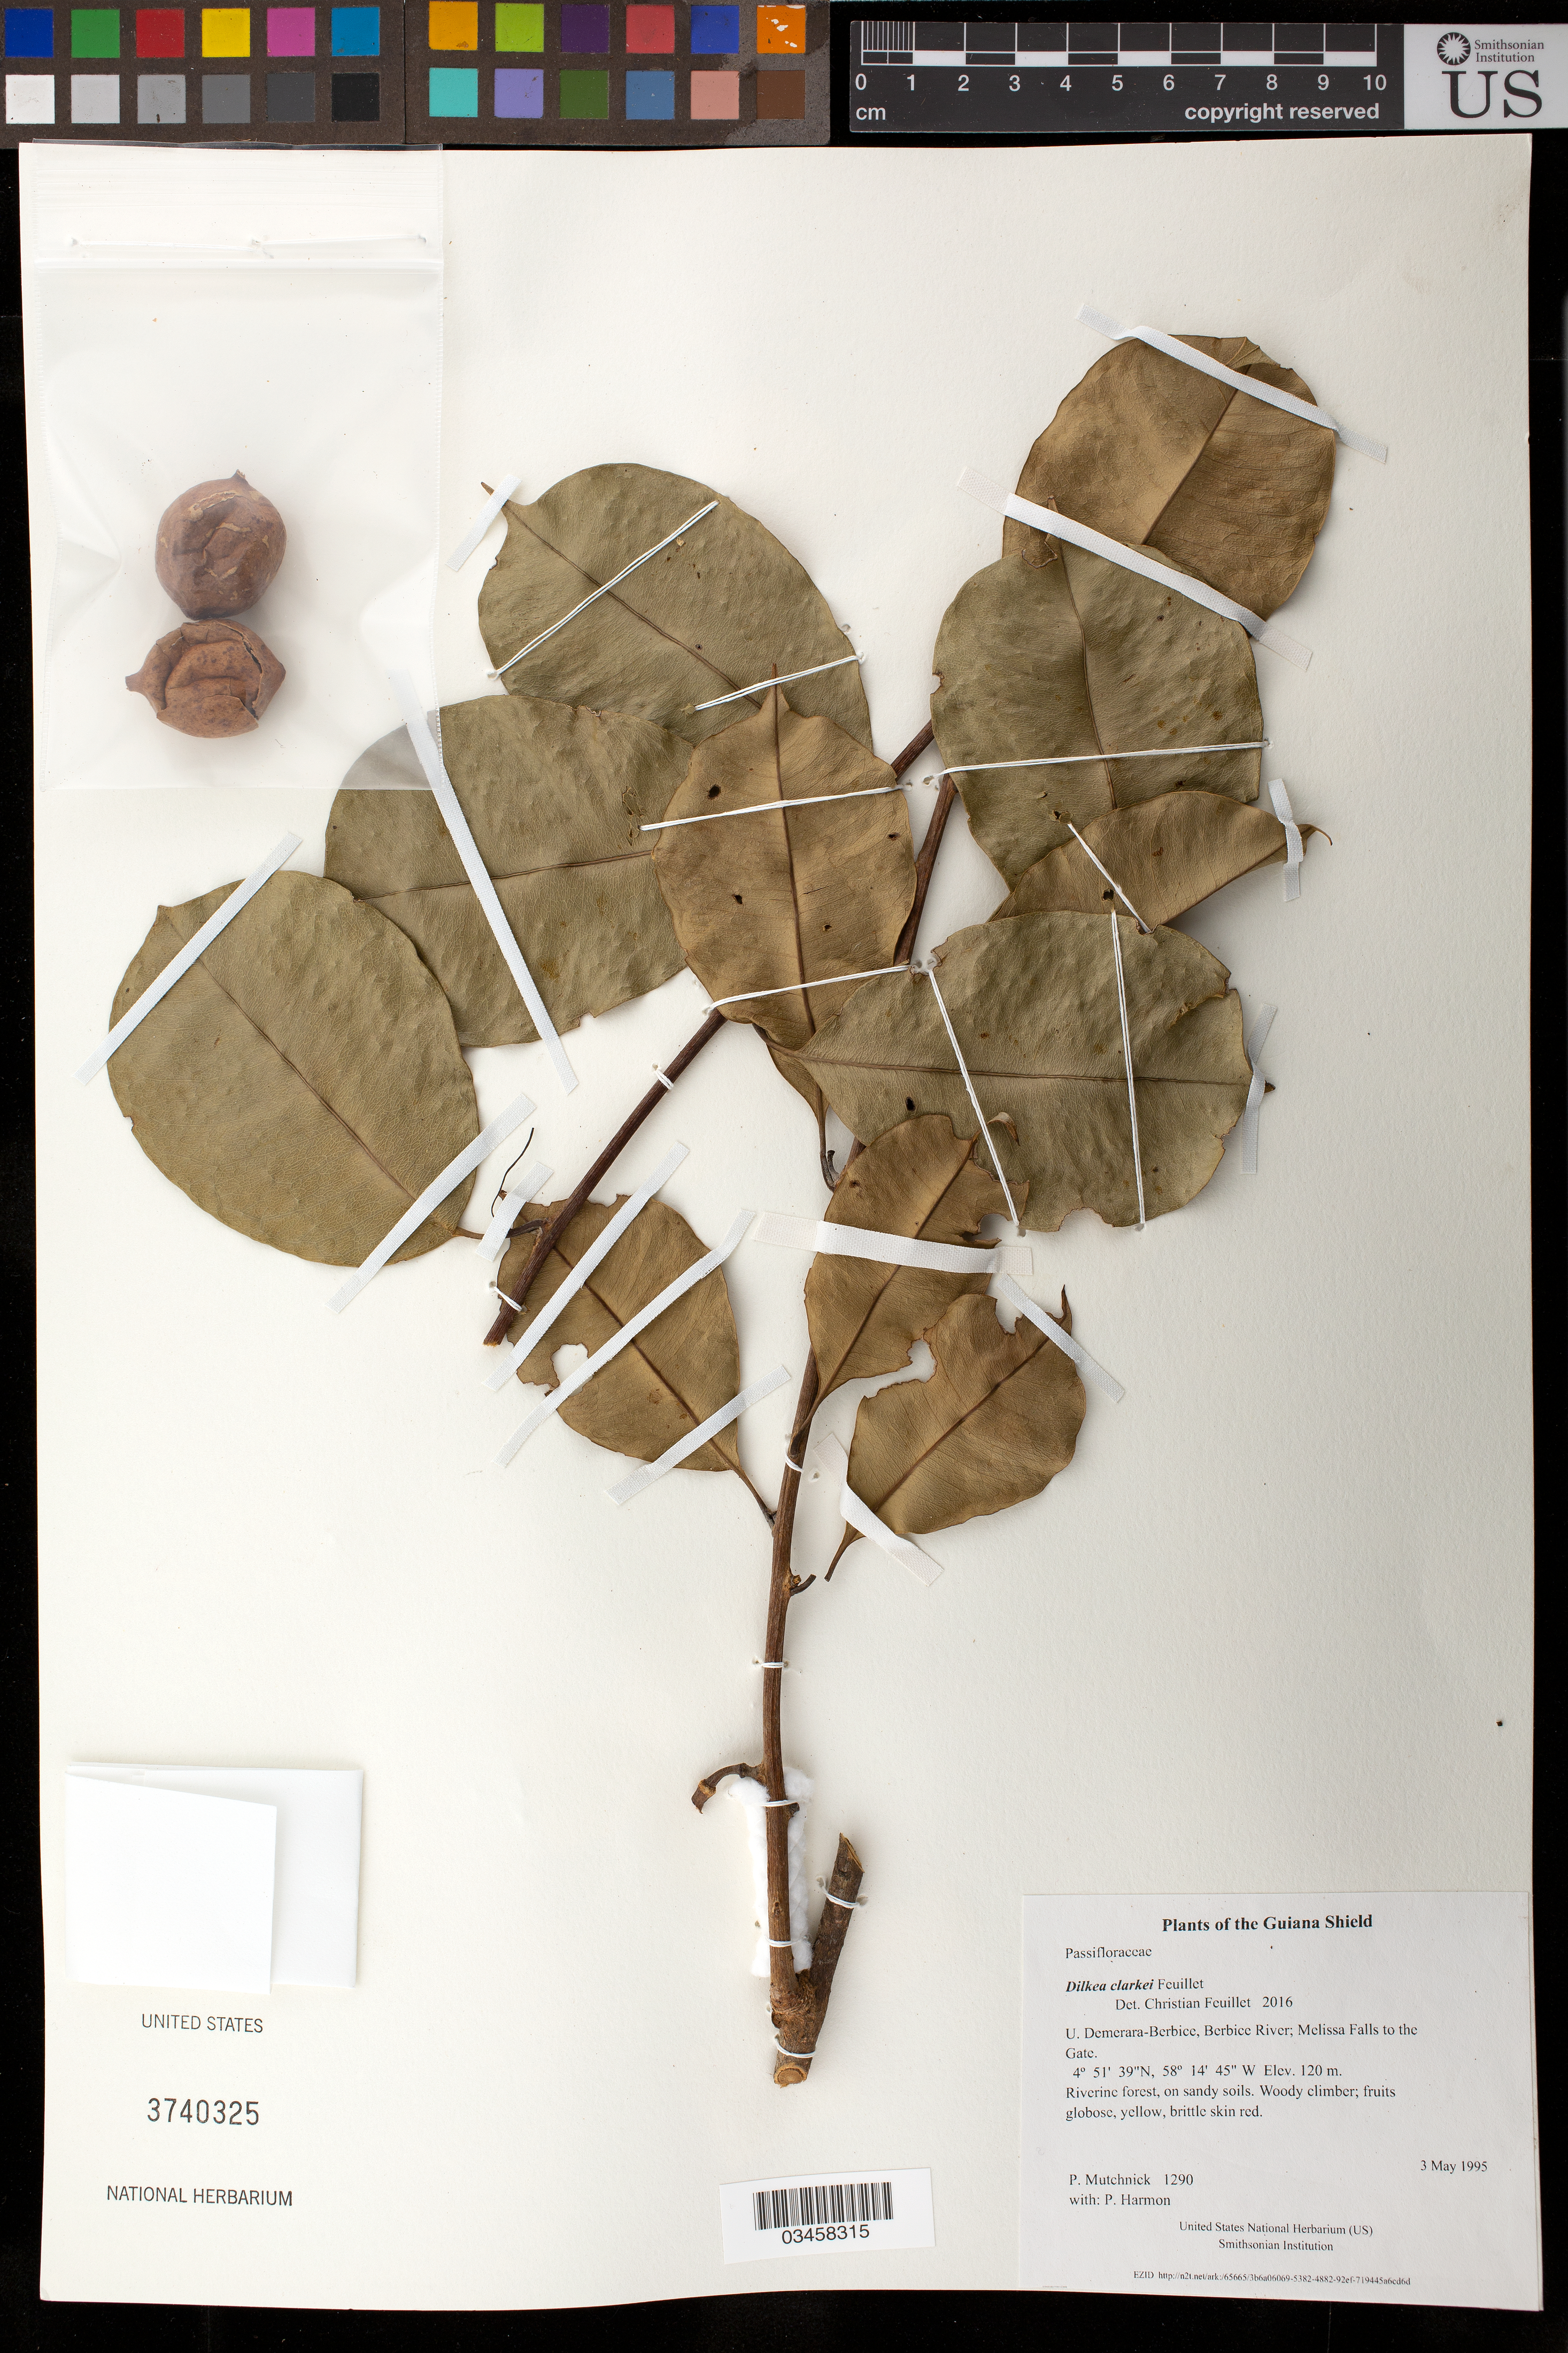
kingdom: Plantae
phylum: Tracheophyta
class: Magnoliopsida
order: Malpighiales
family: Passifloraceae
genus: Dilkea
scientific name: Dilkea clarkei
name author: Feuillet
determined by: Feuillet, C.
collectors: P. Mutchnick & P. Harmon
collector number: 1290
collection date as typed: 3 May 1995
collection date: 1995-05-03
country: Guyana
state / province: U. Demerara-Berbice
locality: Berbice River; Melissa Falls to the Gate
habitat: Riverine forest, on sandy soils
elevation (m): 120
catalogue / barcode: US 3740325